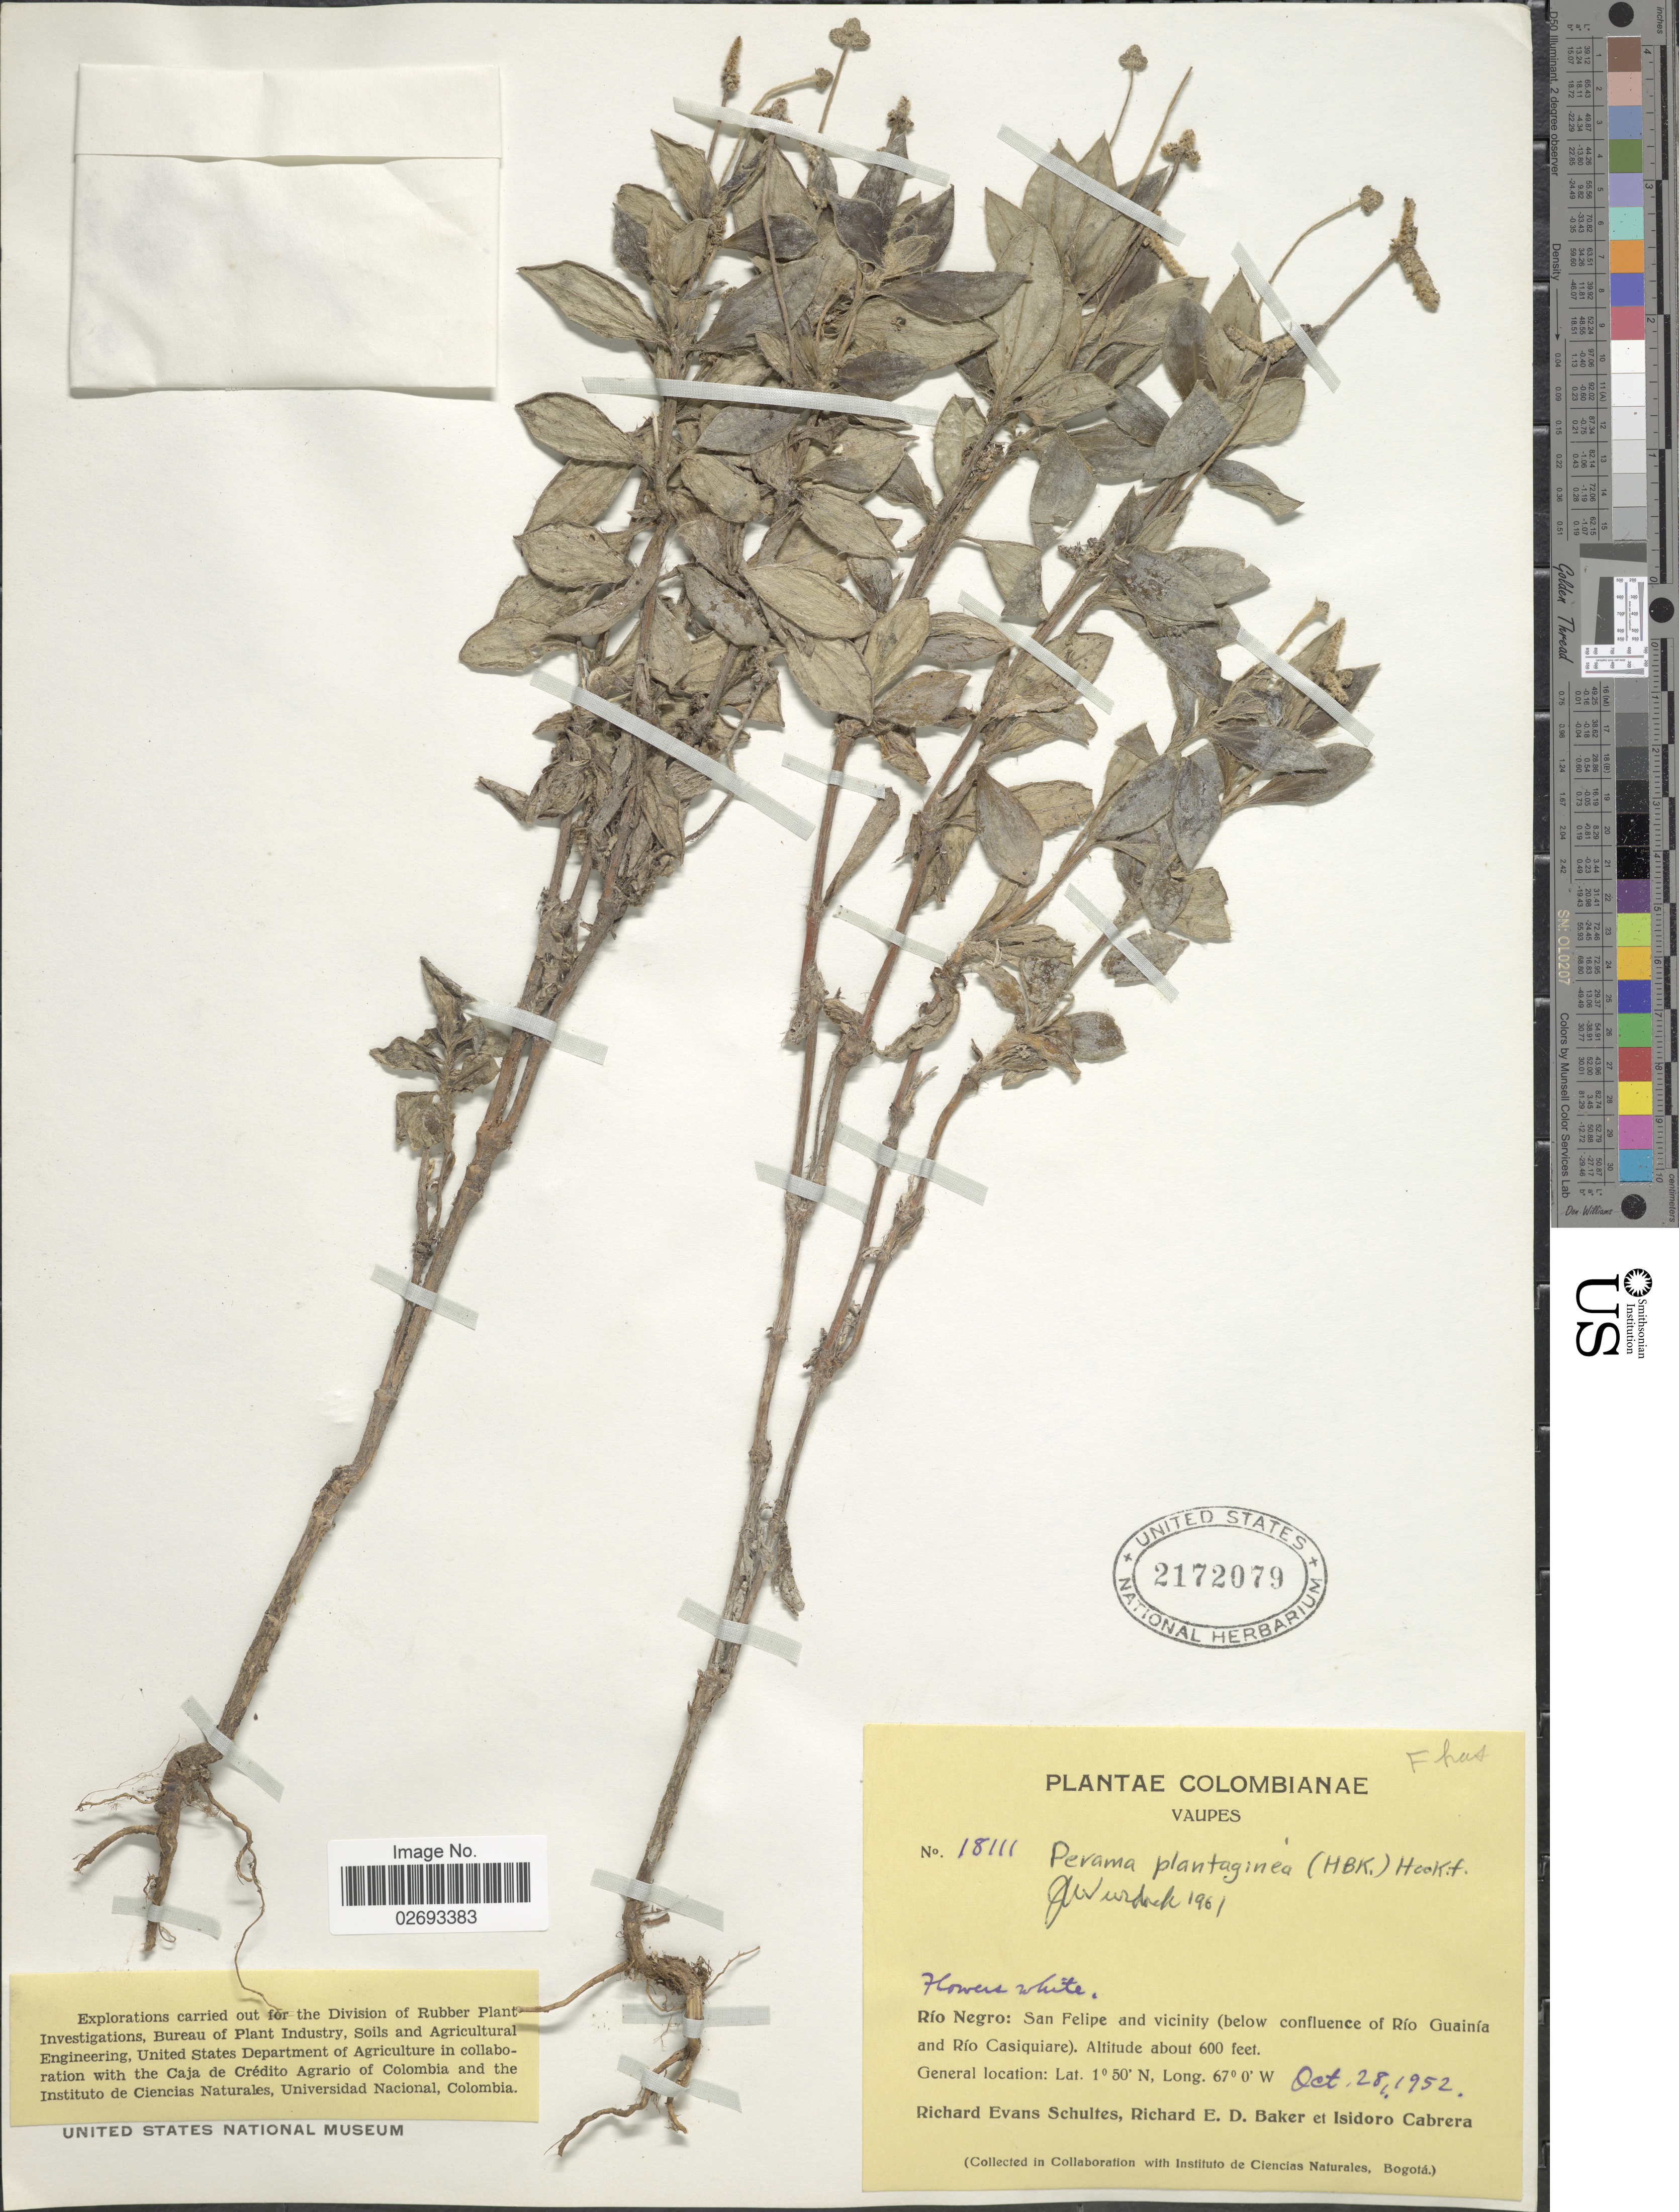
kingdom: Plantae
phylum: Tracheophyta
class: Magnoliopsida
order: Gentianales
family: Rubiaceae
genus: Perama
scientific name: Perama plantaginea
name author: (Kunth) Hook. f.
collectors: R. E. Schultes, R. E. D. Baker & I. Cabrera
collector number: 1811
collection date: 1952-10-28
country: Colombia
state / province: Vaupés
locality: Rio Negro: San Felipe and vicinity (below confluence of Rio Guainia and Rio Casiquiare)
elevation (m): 183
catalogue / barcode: US 2172079